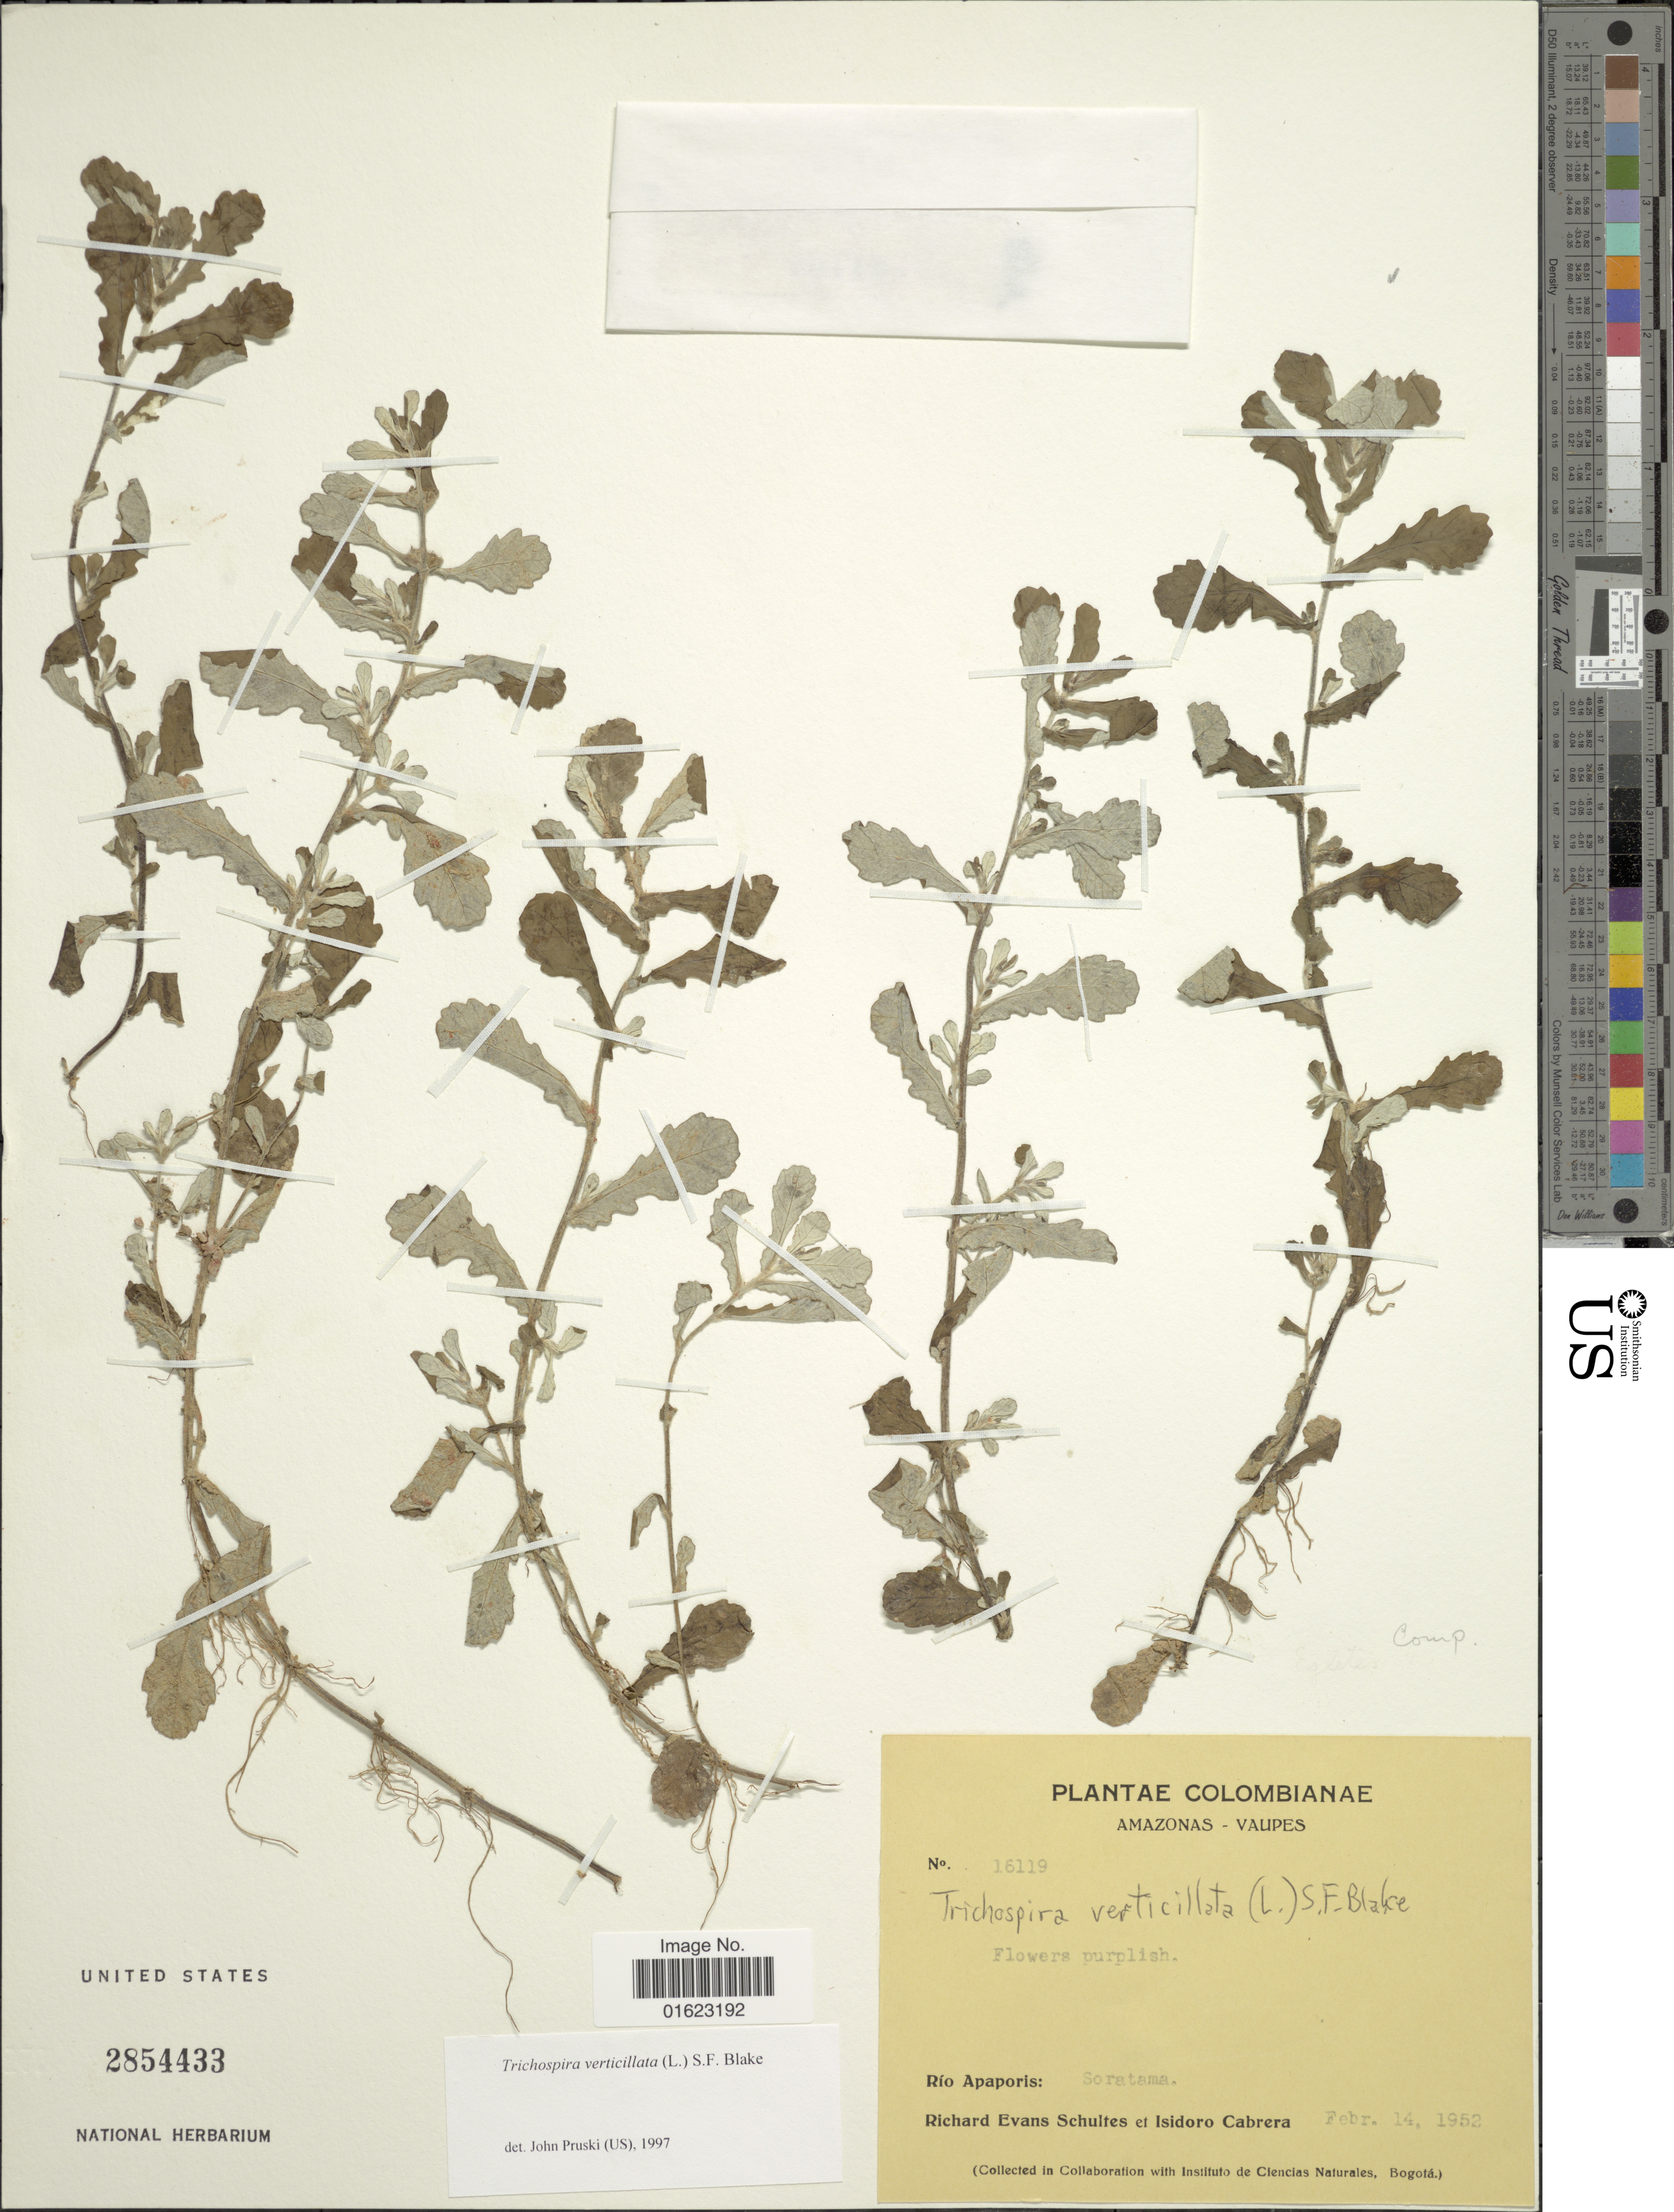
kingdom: Plantae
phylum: Tracheophyta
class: Magnoliopsida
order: Asterales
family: Asteraceae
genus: Trichospira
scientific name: Trichospira verticillata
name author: (L.) S.F. Blake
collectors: R. E. Schultes & I. Cabrera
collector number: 16119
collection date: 1962-02-14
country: Colombia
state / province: Vaupés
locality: Colombianae. Rio Apaporis: Soratama.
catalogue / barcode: US 2854433